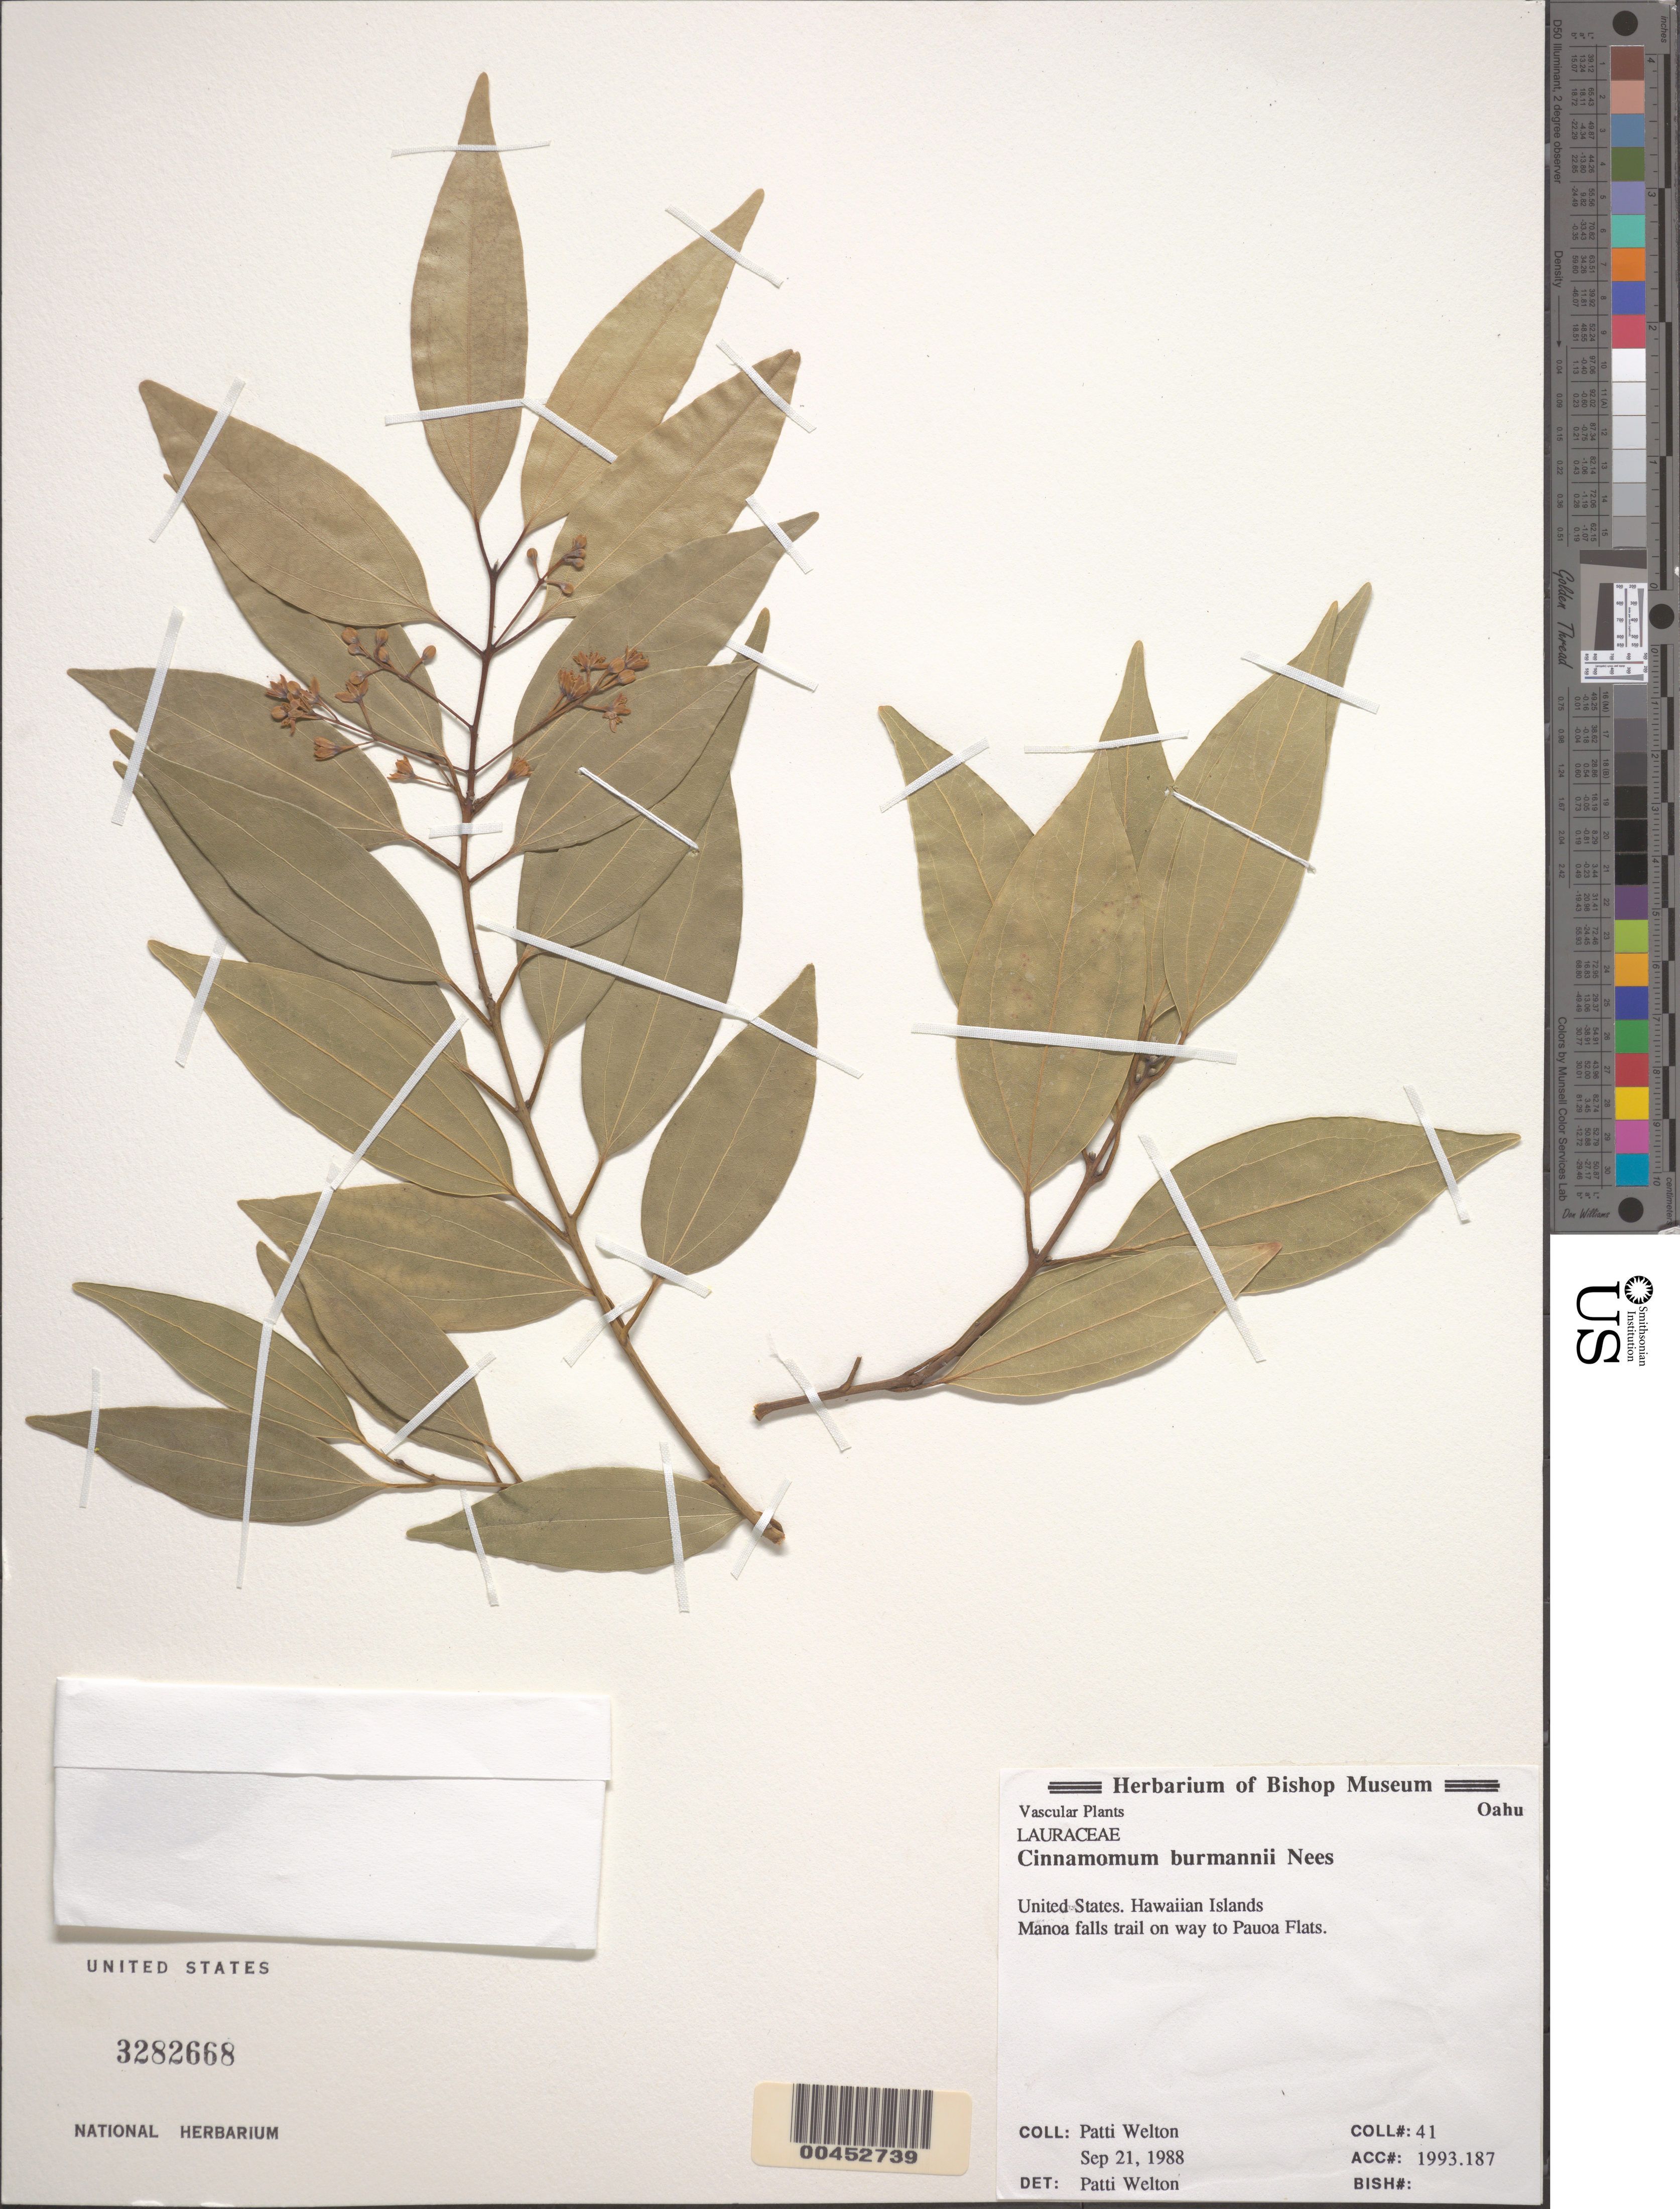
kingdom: Plantae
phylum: Tracheophyta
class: Magnoliopsida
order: Laurales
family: Lauraceae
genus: Cinnamomum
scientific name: Cinnamomum burmannii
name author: (Nees & T. Nees) Blume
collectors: P. Welton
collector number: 41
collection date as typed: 21 Sep 1988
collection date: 1988-09-21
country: United States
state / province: Hawaii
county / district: Honolulu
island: Oahu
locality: Manoa falls trail on way to Pauoa Flats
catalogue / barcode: US 3282668